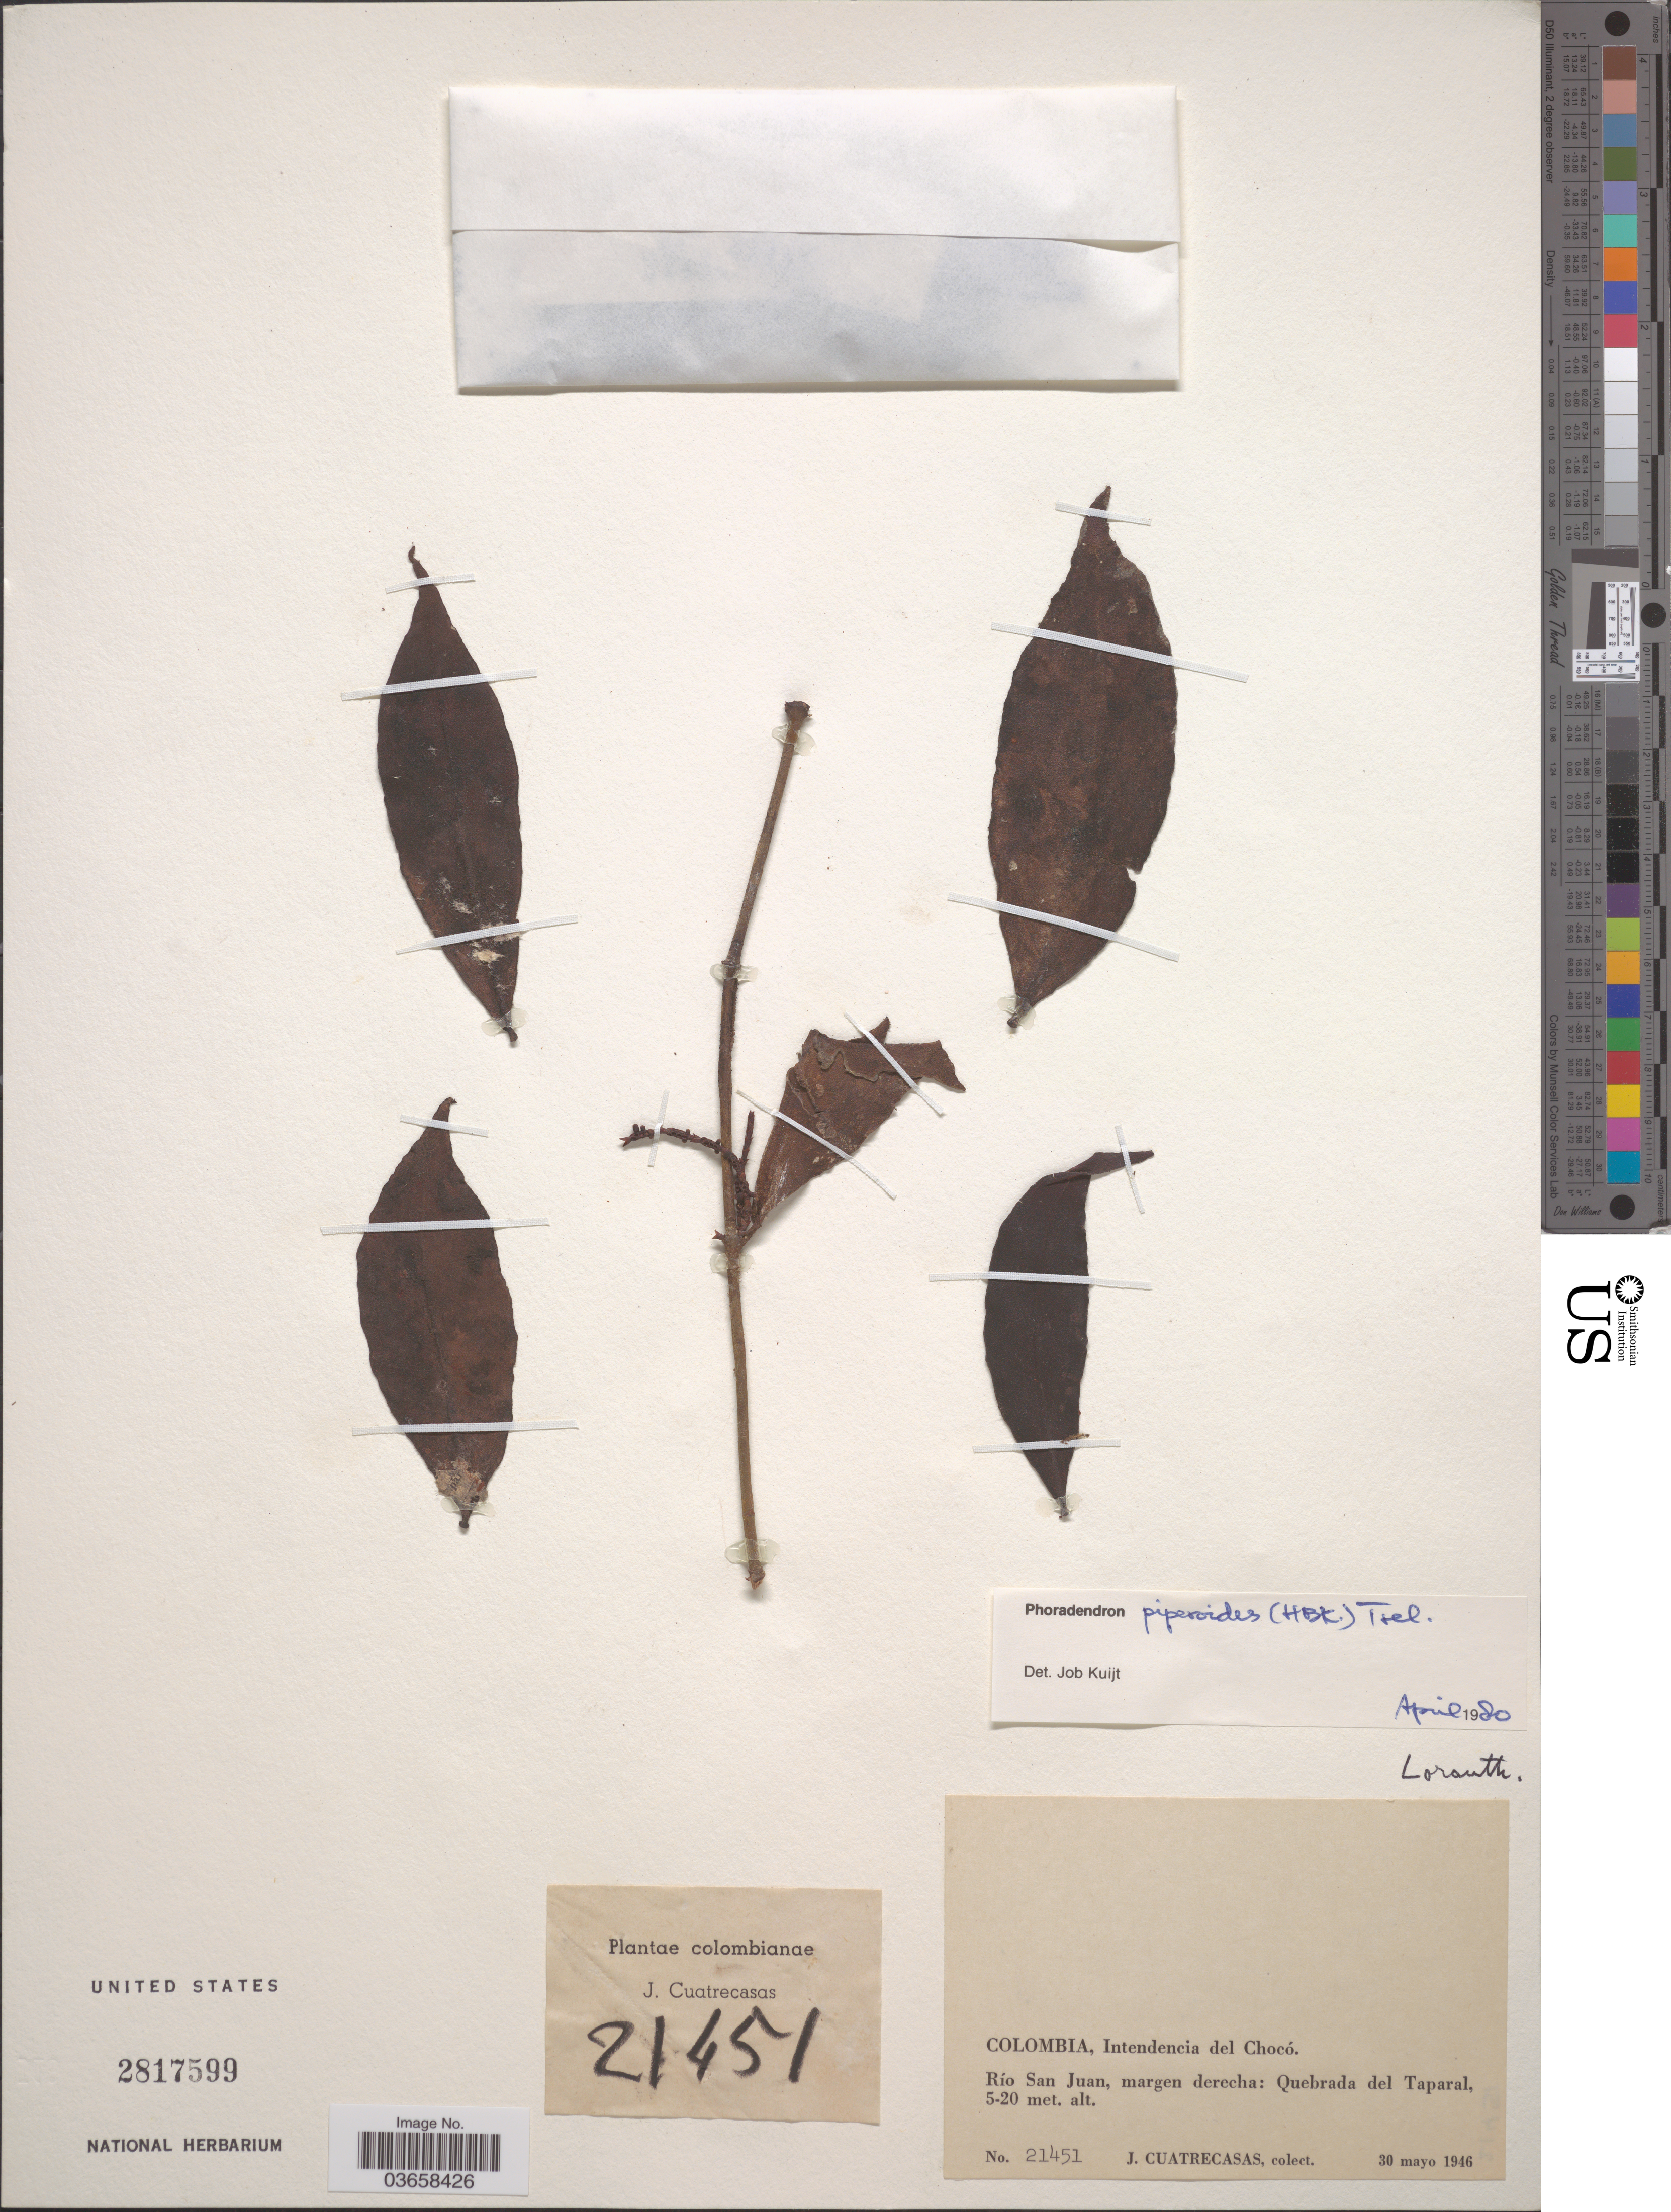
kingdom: Plantae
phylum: Tracheophyta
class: Magnoliopsida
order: Santalales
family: Viscaceae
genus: Phoradendron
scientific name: Phoradendron piperoides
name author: (Kunth) Trel.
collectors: J. Cuatrecasas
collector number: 21451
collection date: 1946-05-30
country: Colombia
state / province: Chocó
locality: Intendencia del Chocó. Río San Juan, margen derecha: Quebrada del Taparal.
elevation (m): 5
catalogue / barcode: US 2817599